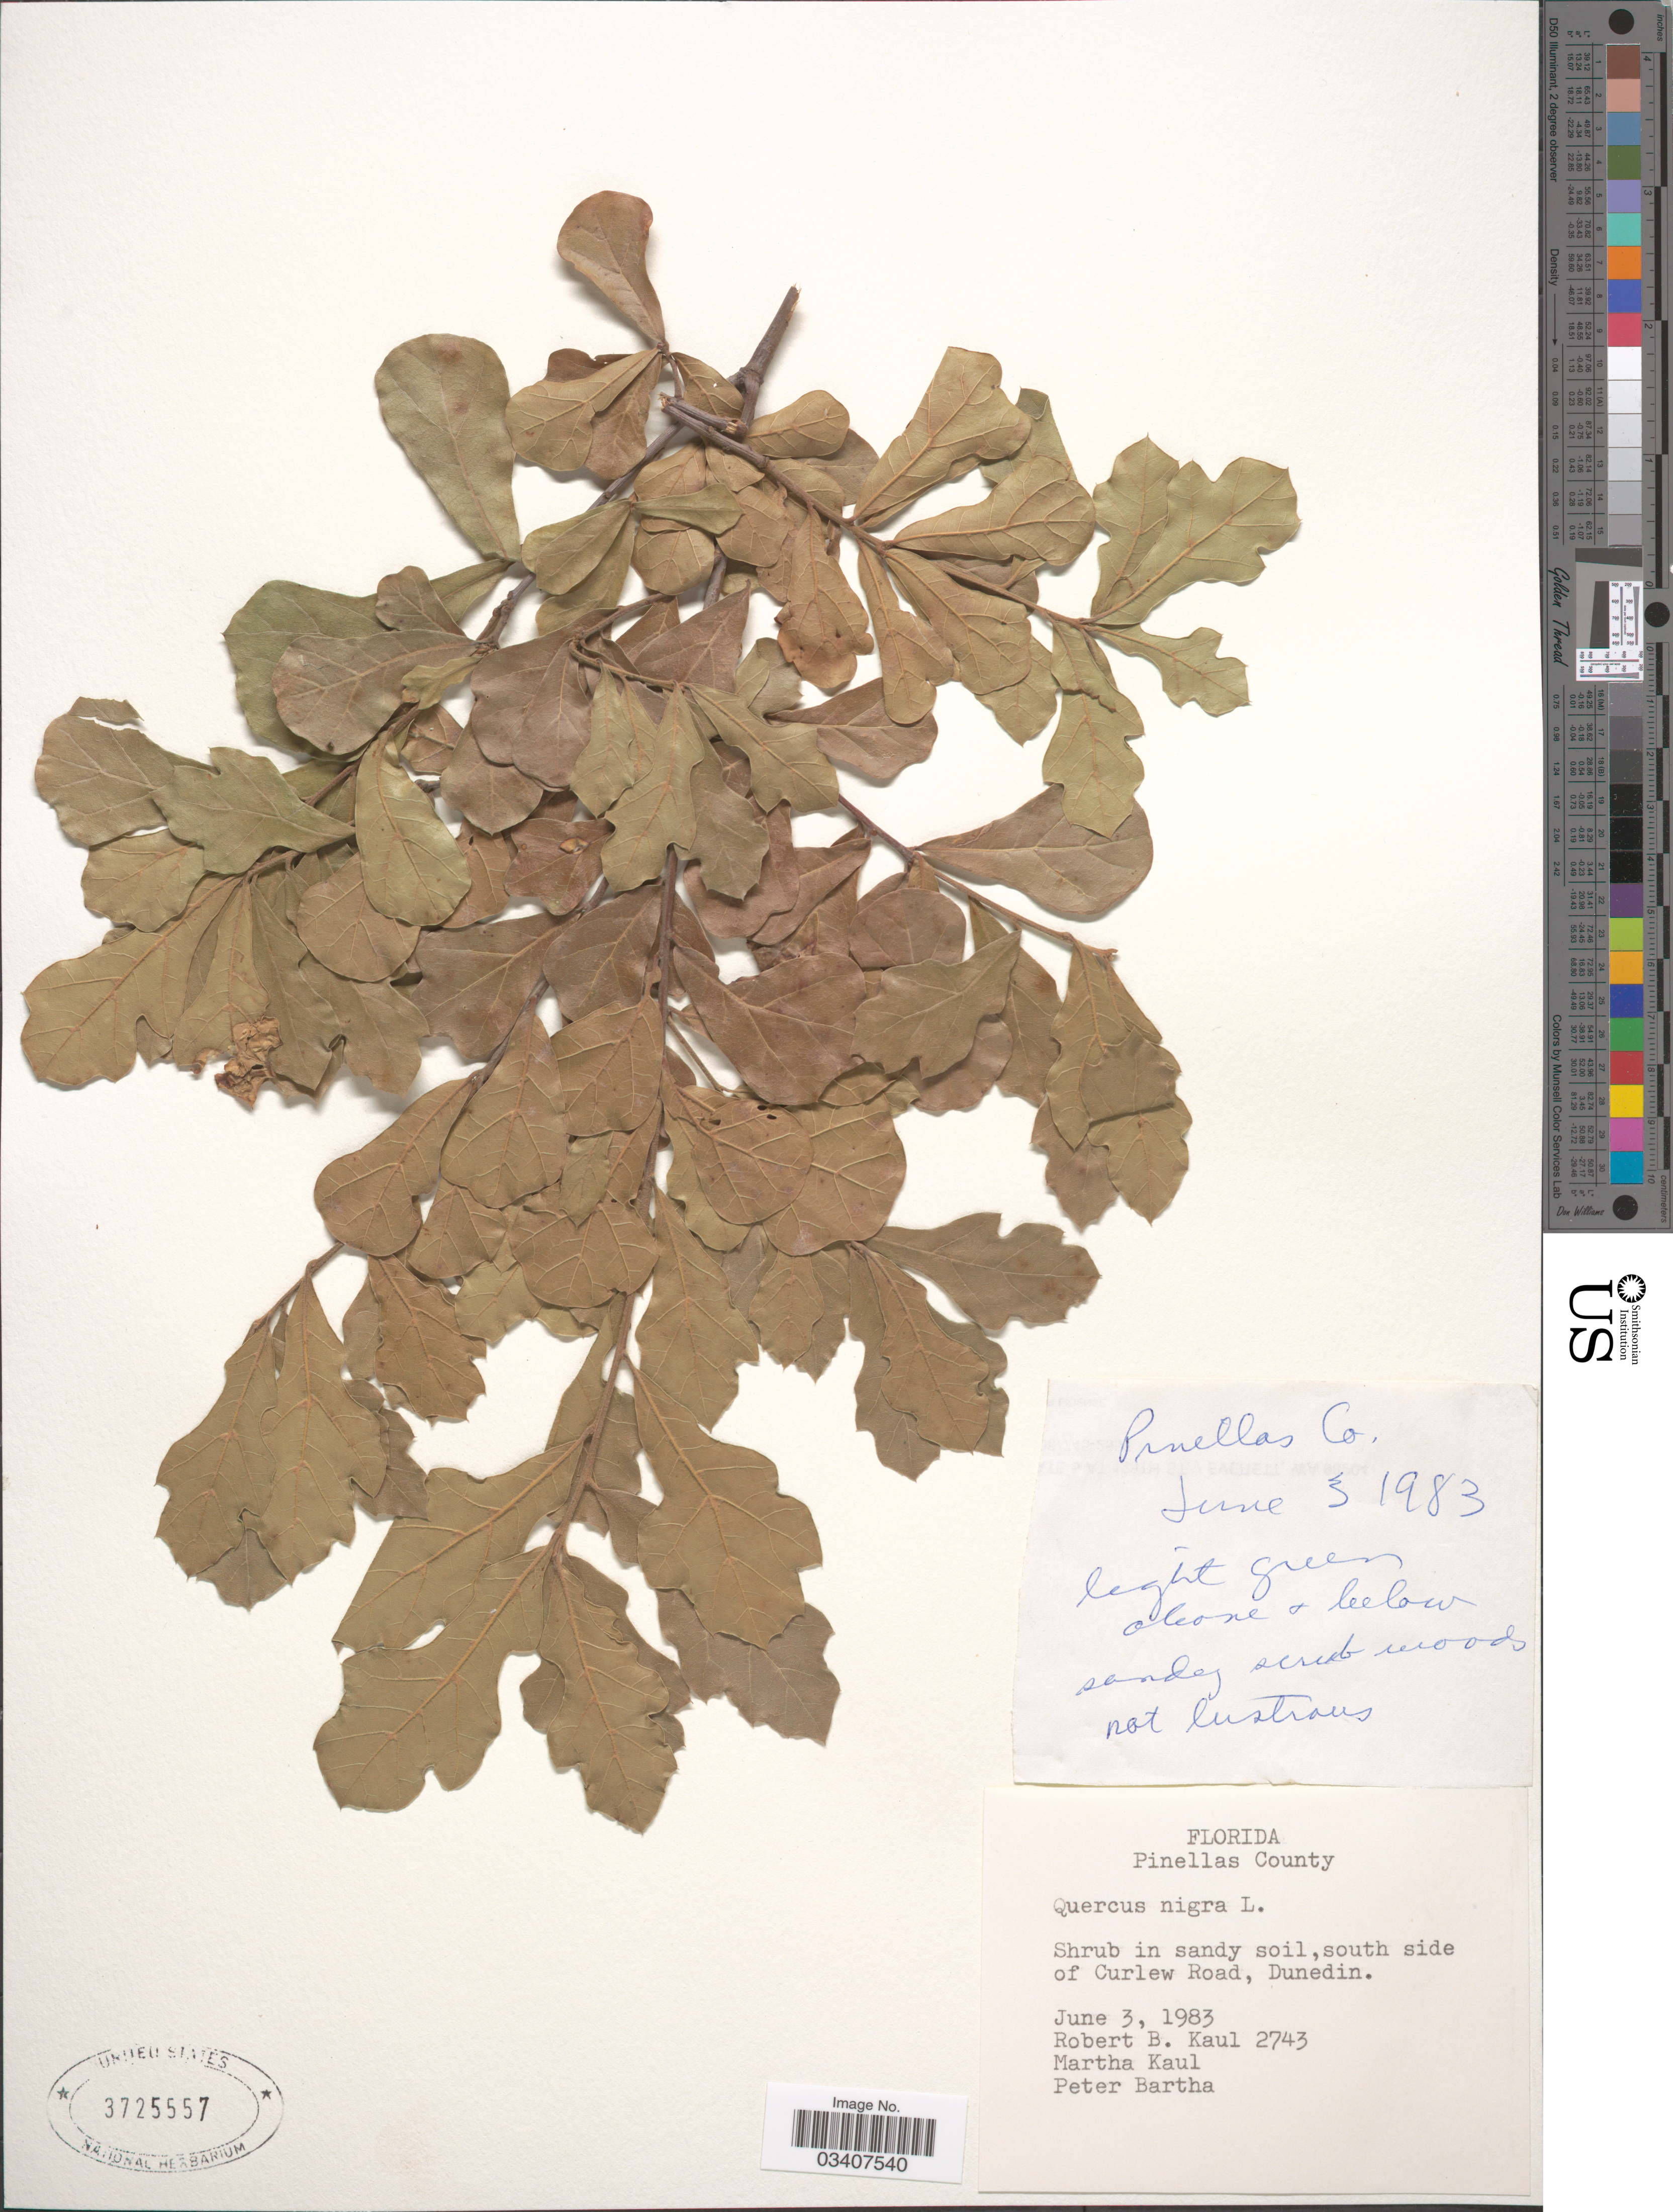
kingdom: Plantae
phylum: Tracheophyta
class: Magnoliopsida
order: Fagales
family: Fagaceae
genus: Quercus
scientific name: Quercus nigra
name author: L.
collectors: R. Kaul, M. Kaul & P. Bartha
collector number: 2743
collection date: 1983-06-03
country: United States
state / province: Florida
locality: Pinellas County. Shrub in sandy soil, south side of Curlew Road, Dunedin.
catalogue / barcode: US 3725557